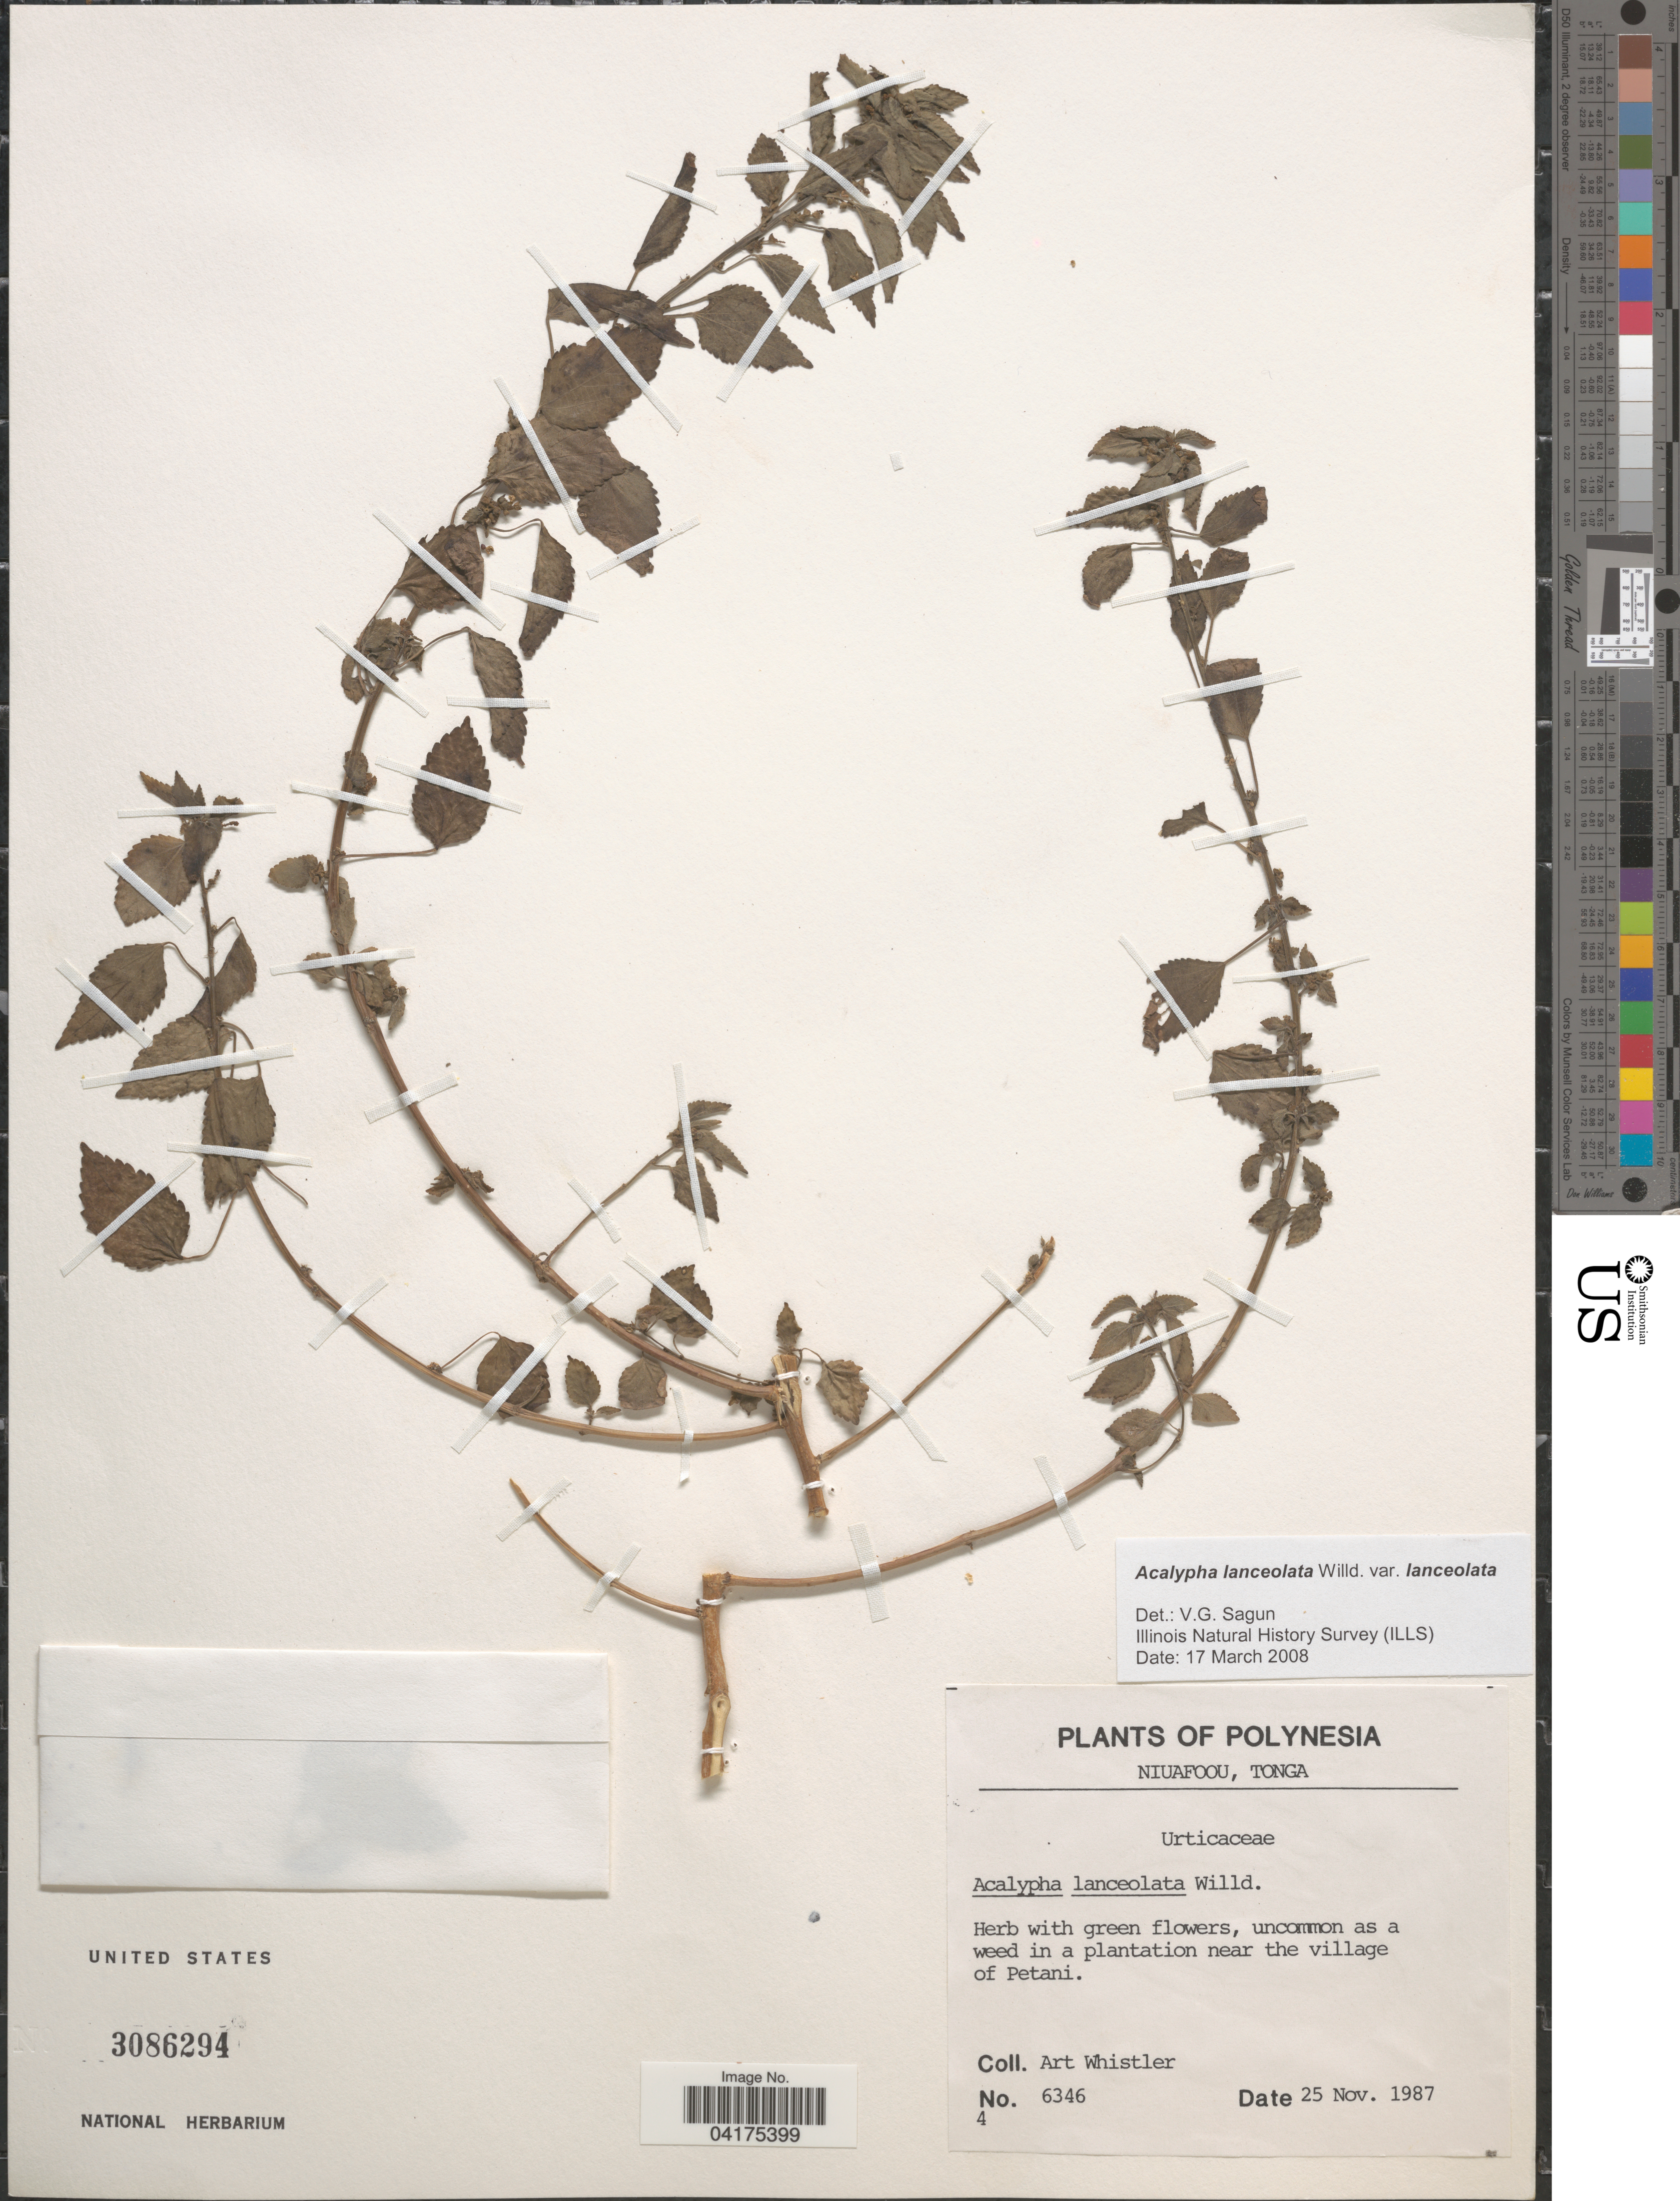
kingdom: Plantae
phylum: Tracheophyta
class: Magnoliopsida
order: Malpighiales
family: Euphorbiaceae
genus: Acalypha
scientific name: Acalypha lanceolata var. lanceolata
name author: Willd.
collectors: A. Whistler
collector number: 6346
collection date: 1987-11-25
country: Tonga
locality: Polynesia. Niuafoou. Uncommon as a weed in a plantation near the village of Petani.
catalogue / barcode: US 3086294